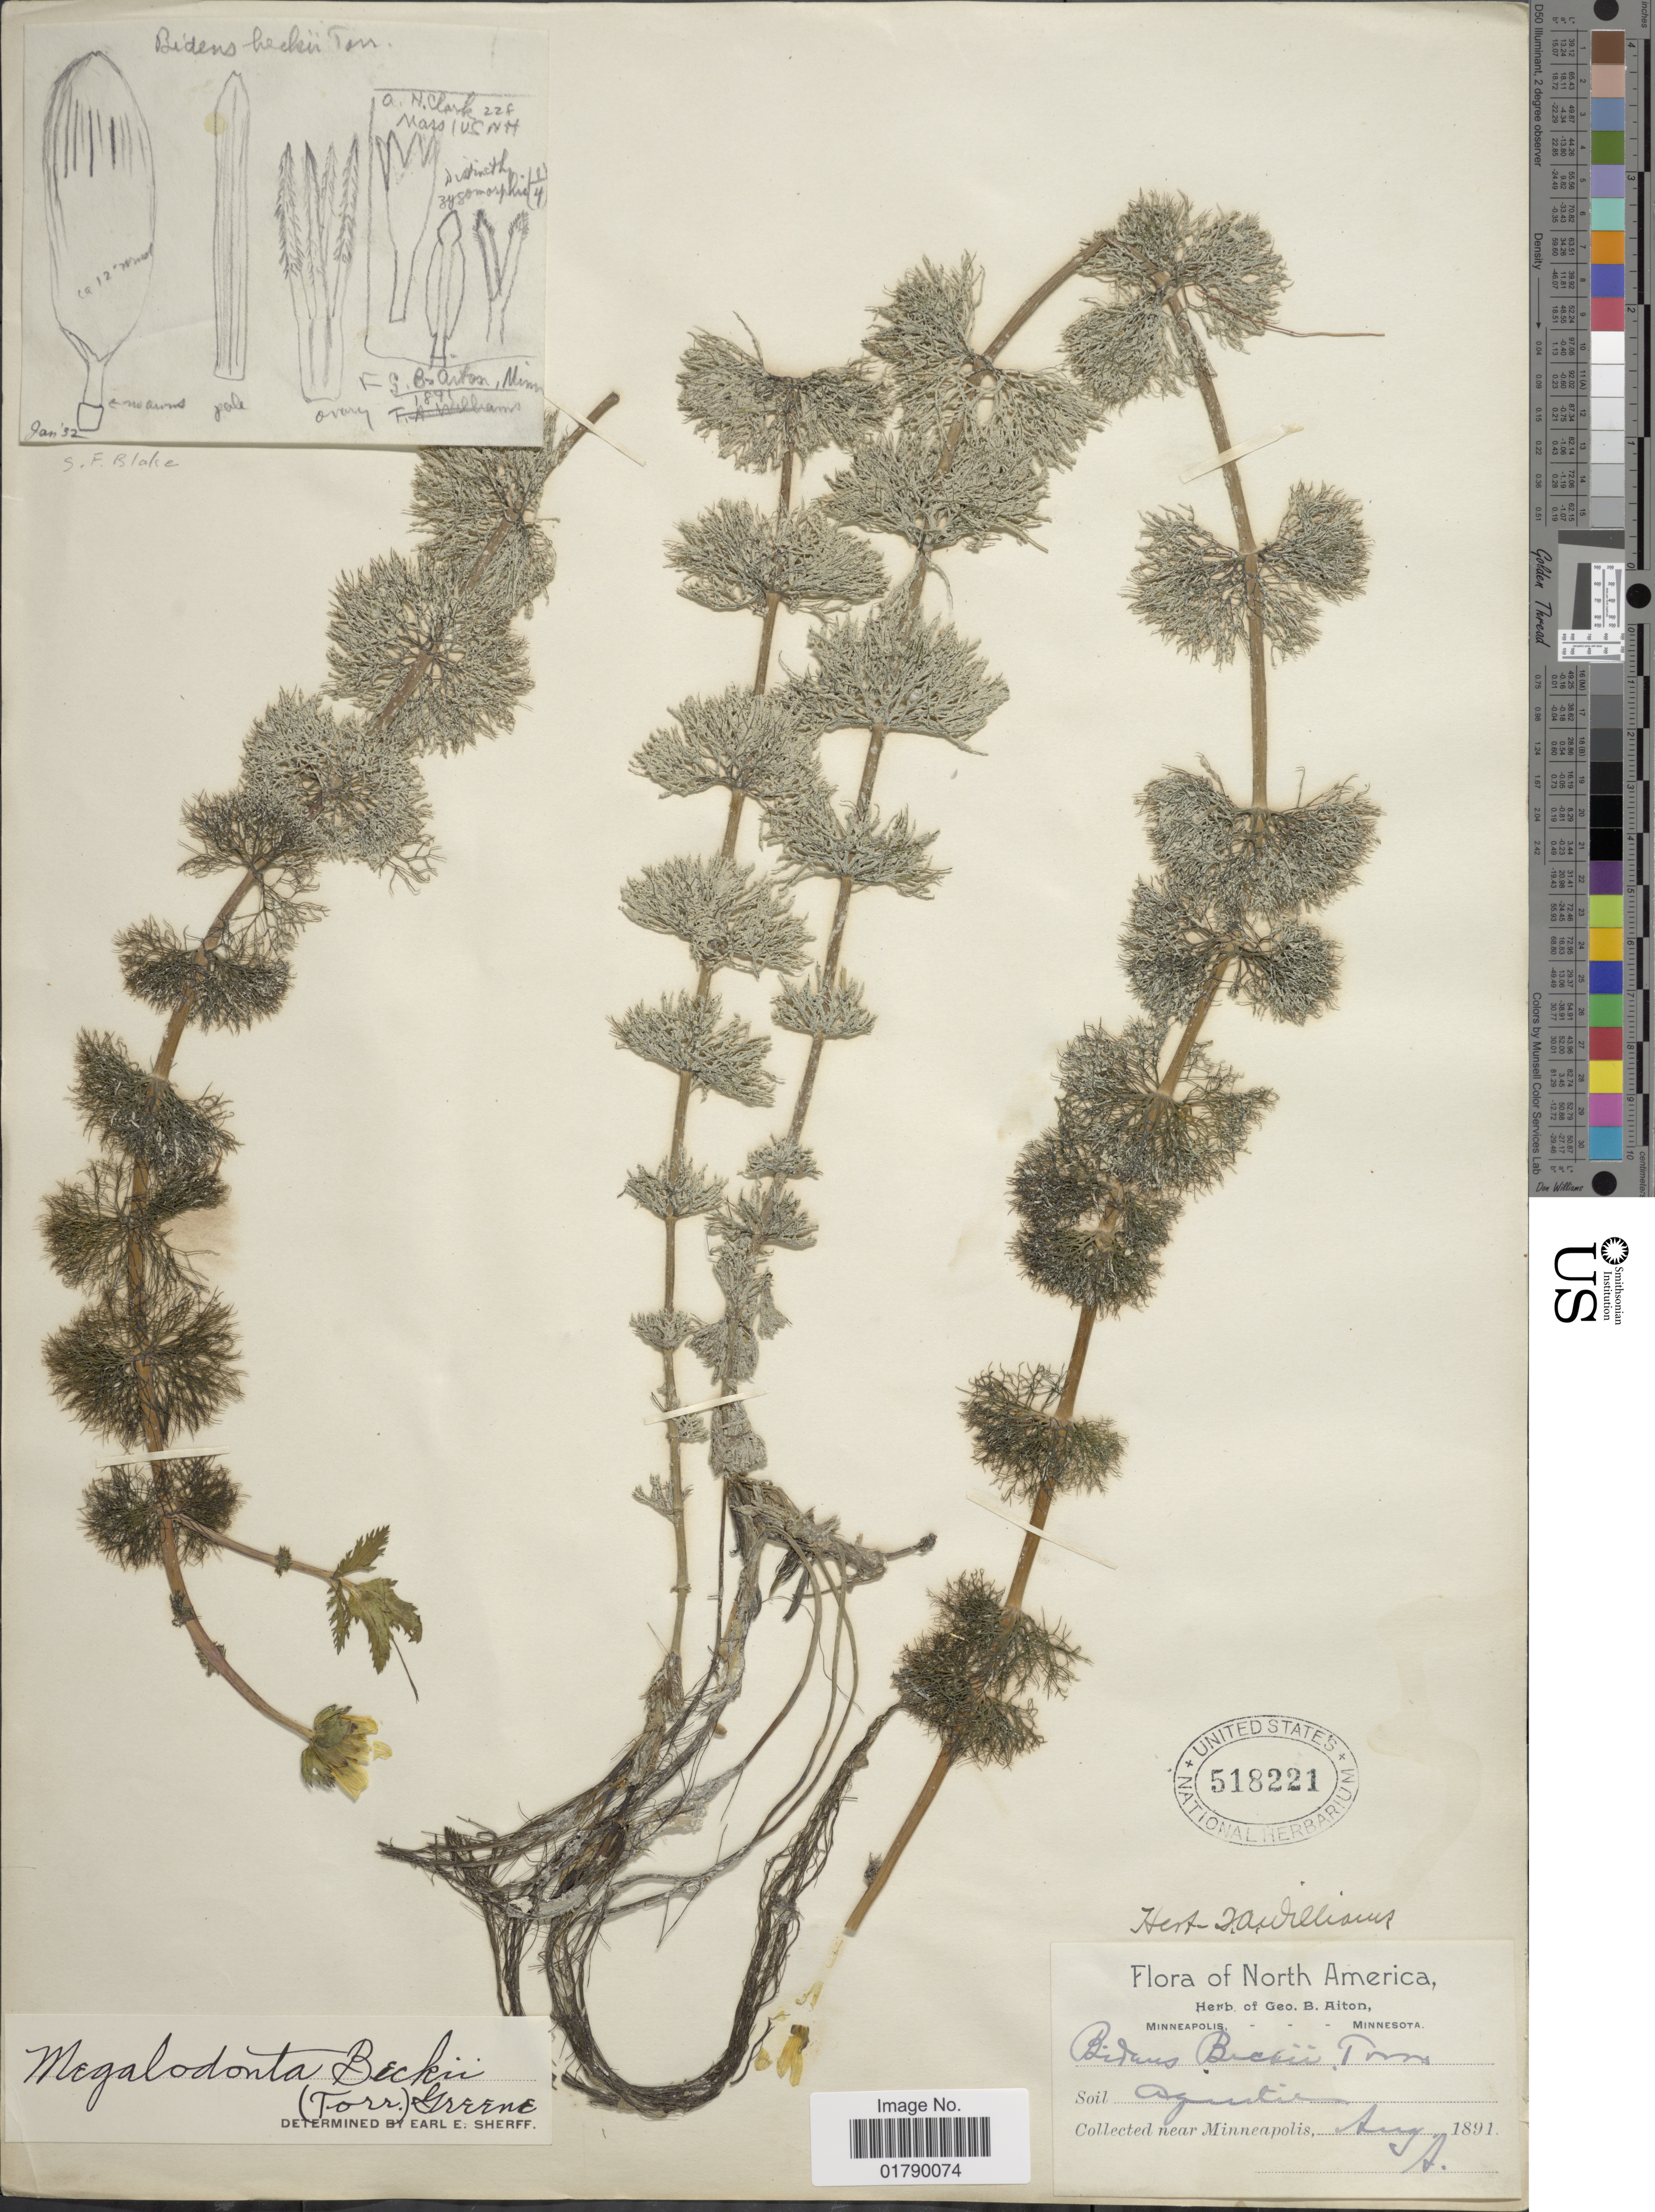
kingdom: Plantae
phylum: Tracheophyta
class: Magnoliopsida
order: Asterales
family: Asteraceae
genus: Megalodonta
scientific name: Megalodonta sp.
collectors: G. B. Aiton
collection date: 1891-08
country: United States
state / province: Minnesota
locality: Near Minneapolis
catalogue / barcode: US 518221